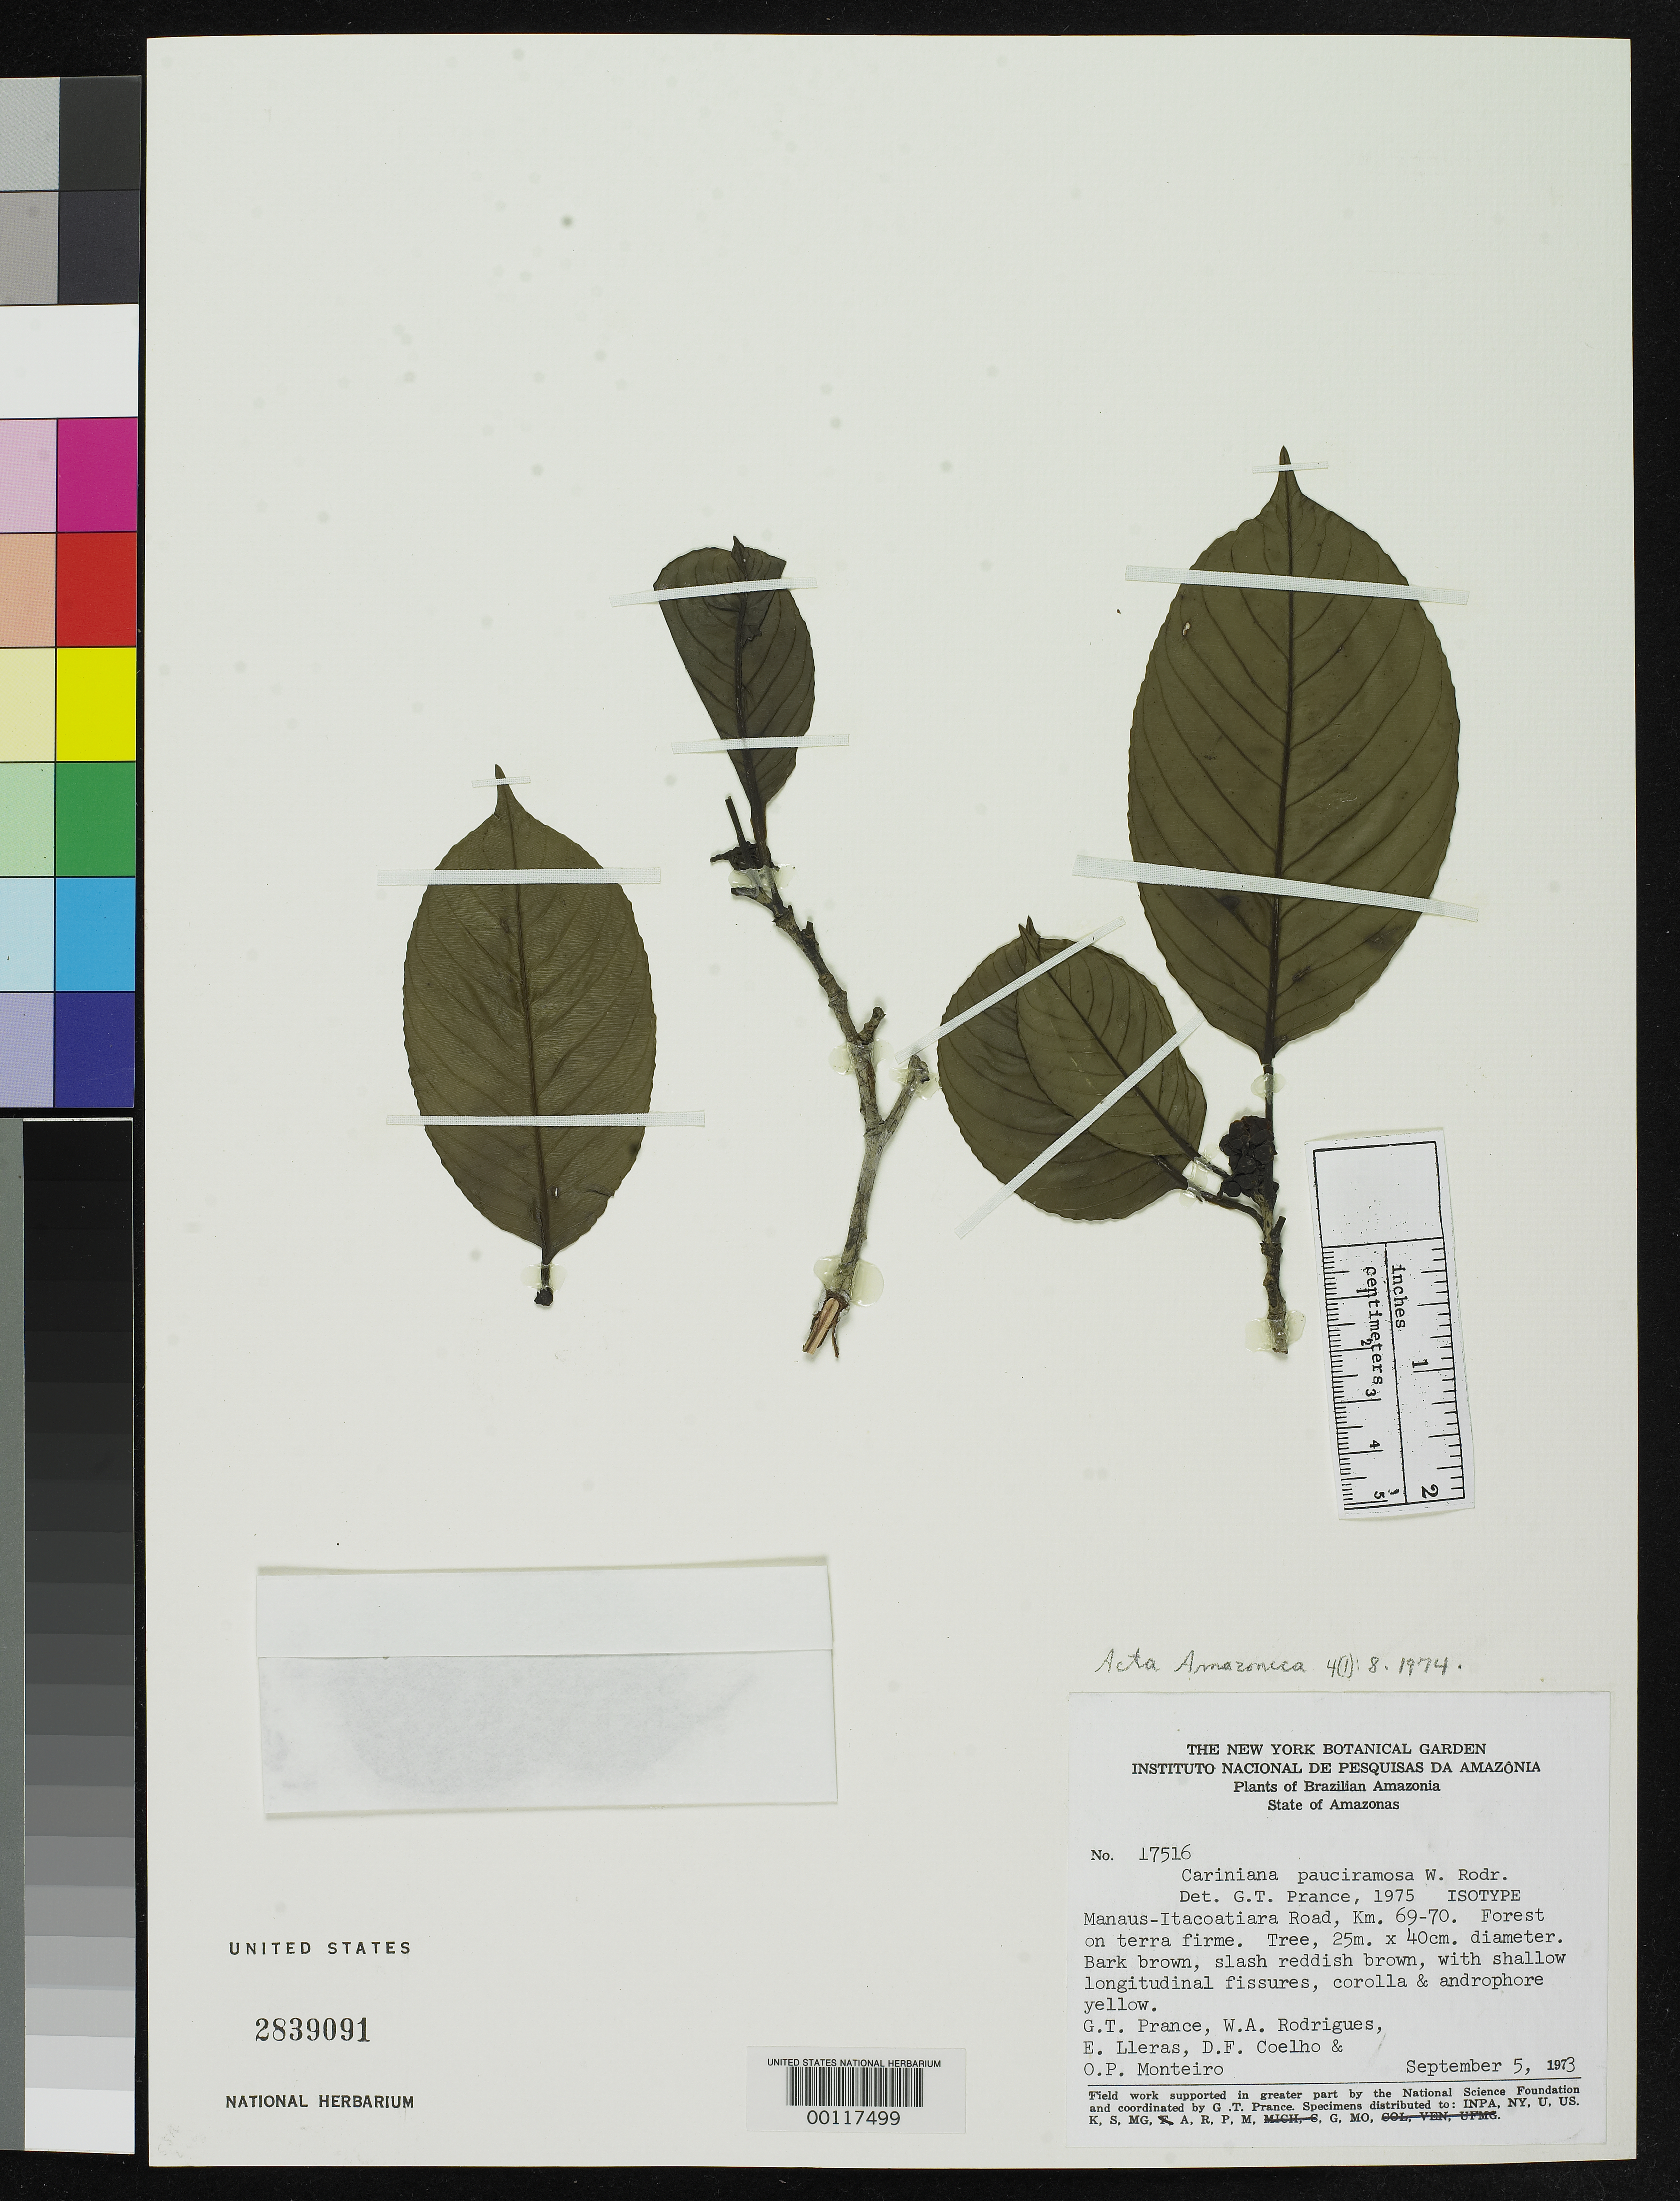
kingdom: Plantae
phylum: Tracheophyta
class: Magnoliopsida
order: Ericales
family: Lecythidaceae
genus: Cariniana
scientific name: Cariniana pauciramosa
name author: W.A. Rodrigues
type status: Isotype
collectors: G. T. Prance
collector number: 17516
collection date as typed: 05 Sep 1973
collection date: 1973-09-05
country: Brazil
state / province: Amazonas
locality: Manaus-Itacoatiara road.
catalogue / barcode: US 2839091